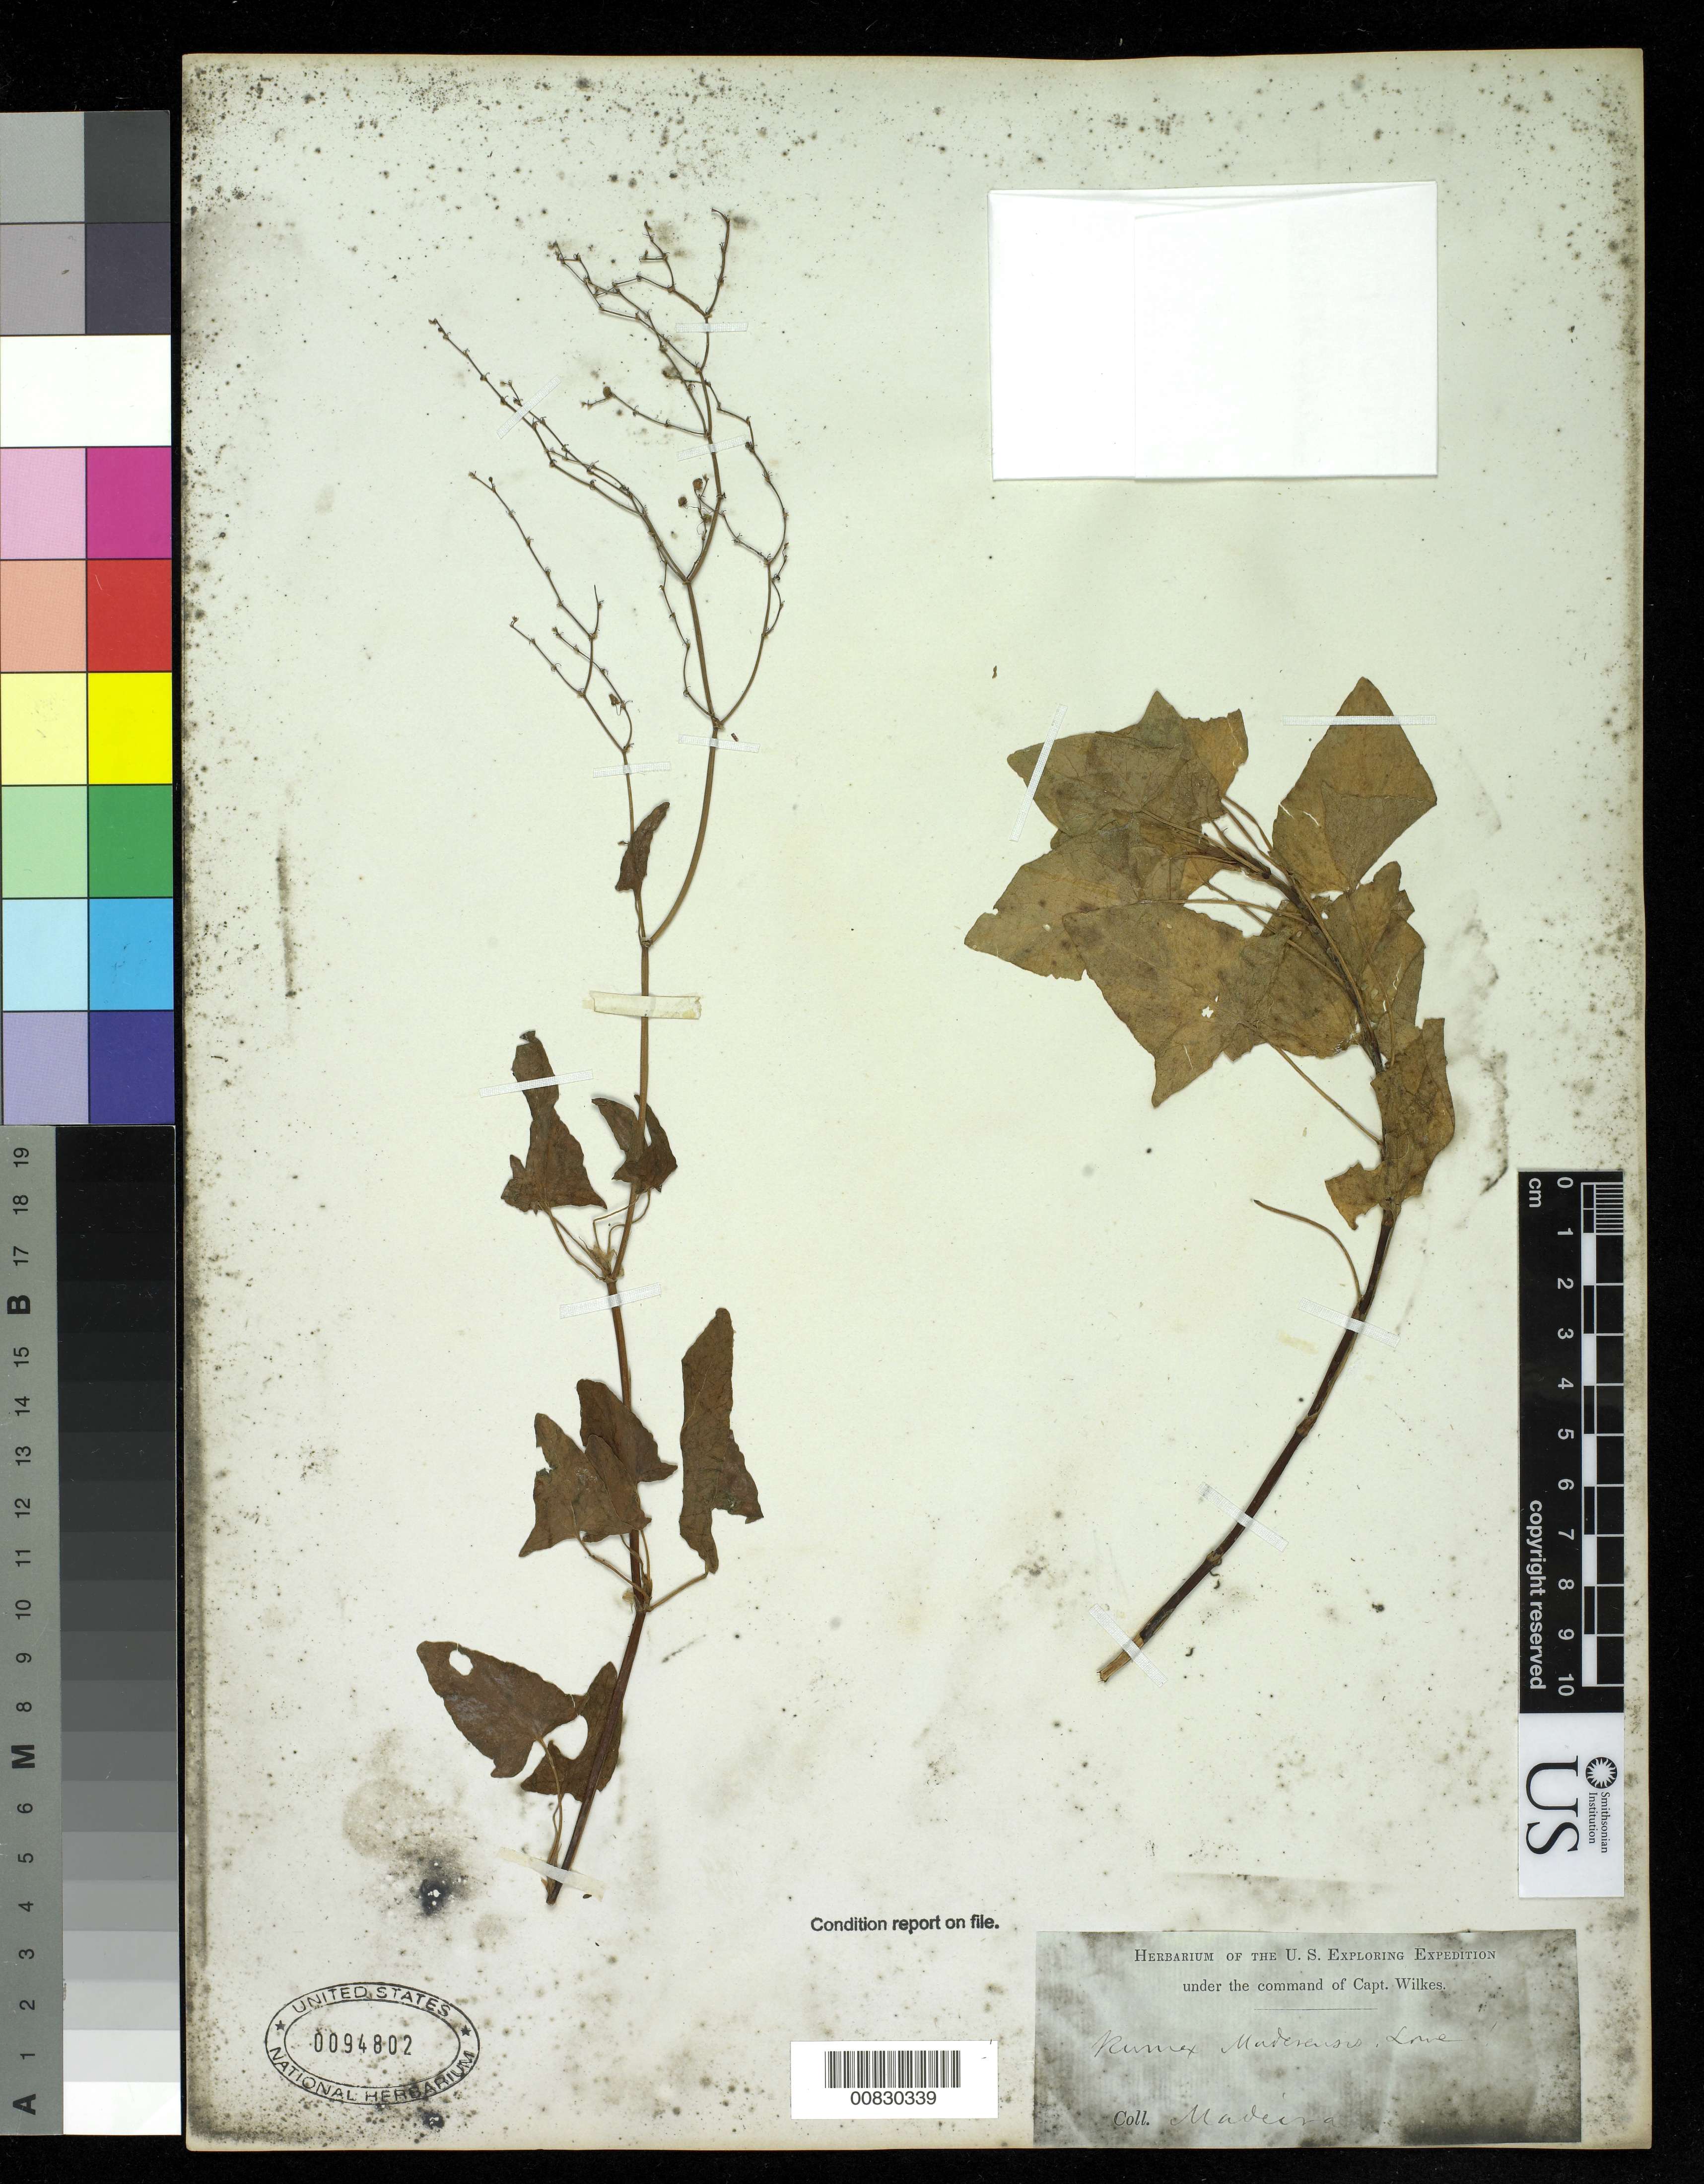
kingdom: Plantae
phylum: Tracheophyta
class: Magnoliopsida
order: Caryophyllales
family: Polygonaceae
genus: Rumex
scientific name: Rumex maderensis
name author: Lowe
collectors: Wilkes Explor. Exped.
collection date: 1838/1842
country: Portugal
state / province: Madeira (Aut. Reg.)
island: Madeira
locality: Funchal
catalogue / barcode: US 94802